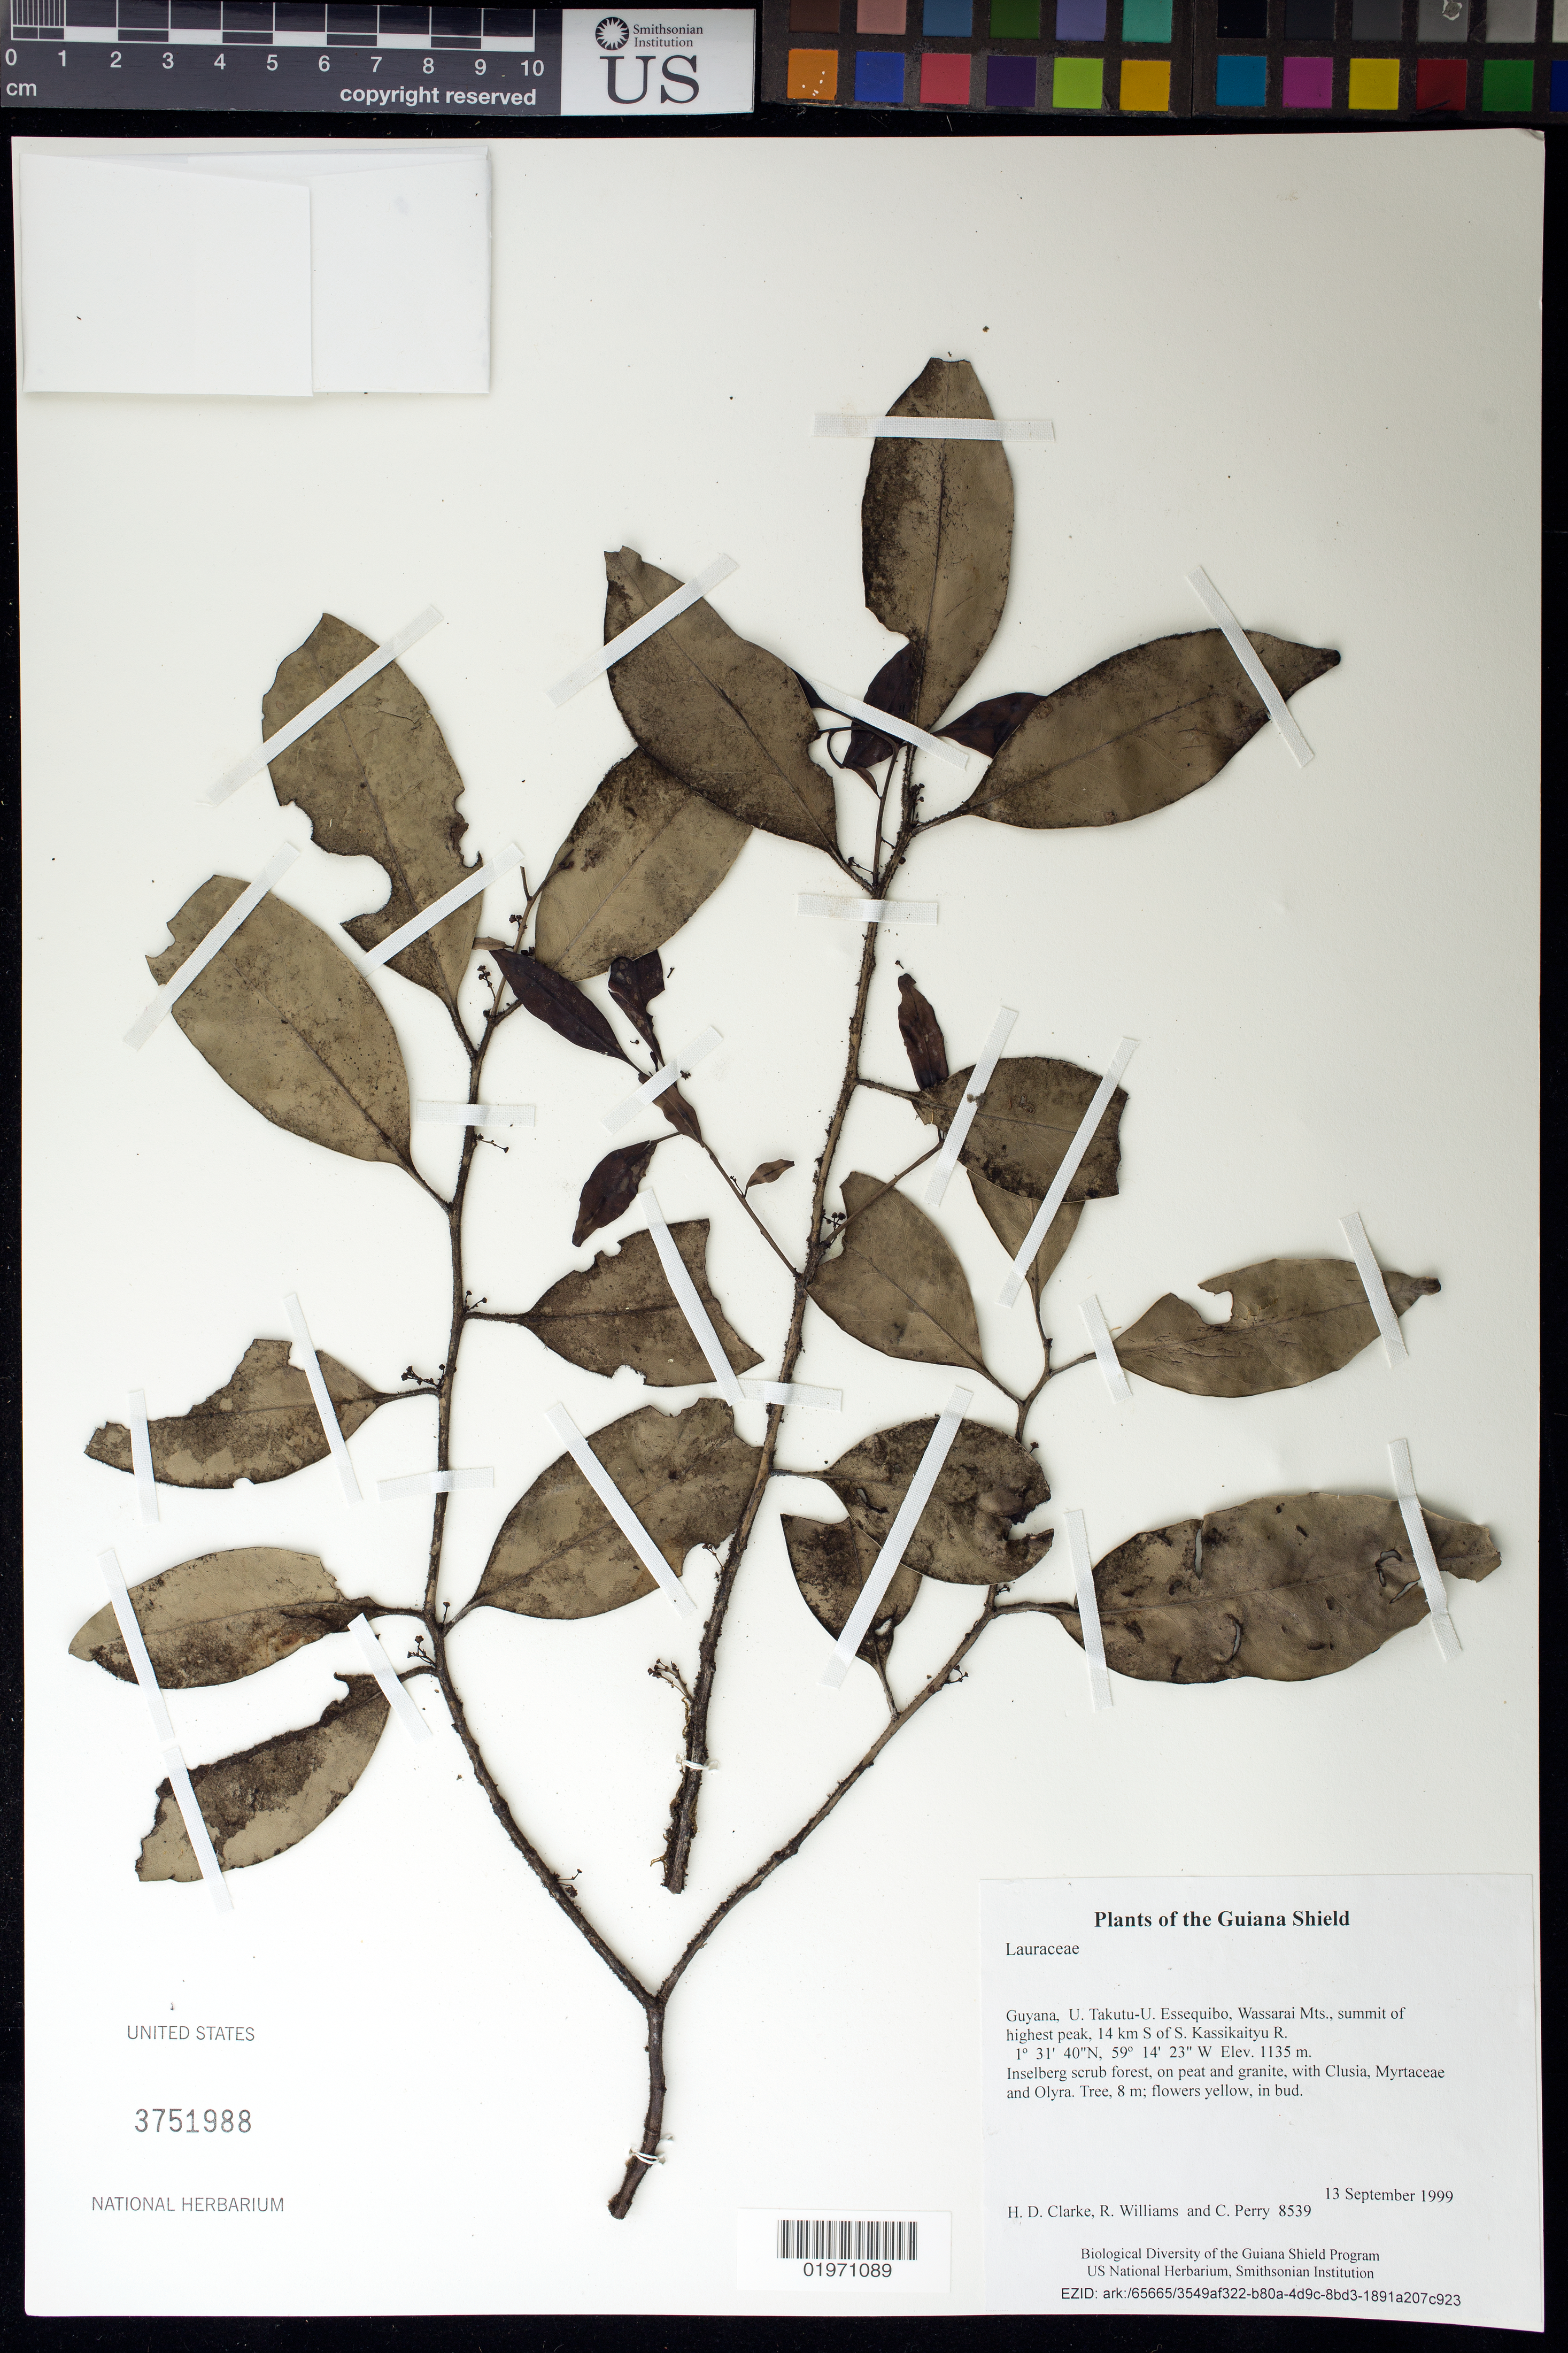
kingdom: Plantae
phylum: Tracheophyta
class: Magnoliopsida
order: Laurales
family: Lauraceae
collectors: H. D. Clarke, R. Williams & C. Perry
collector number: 8539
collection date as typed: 13 September 1999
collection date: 1999-09-13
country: Guyana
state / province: U. Takutu-U. Essequibo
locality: Wassarai Mts., summit of highest peak, 14 km S of S. Kassikaityu R.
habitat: Inselberg scrub forest, on peat and granite, with Clusia, Myrtaceae and Olyra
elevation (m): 1135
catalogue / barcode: US 3751988